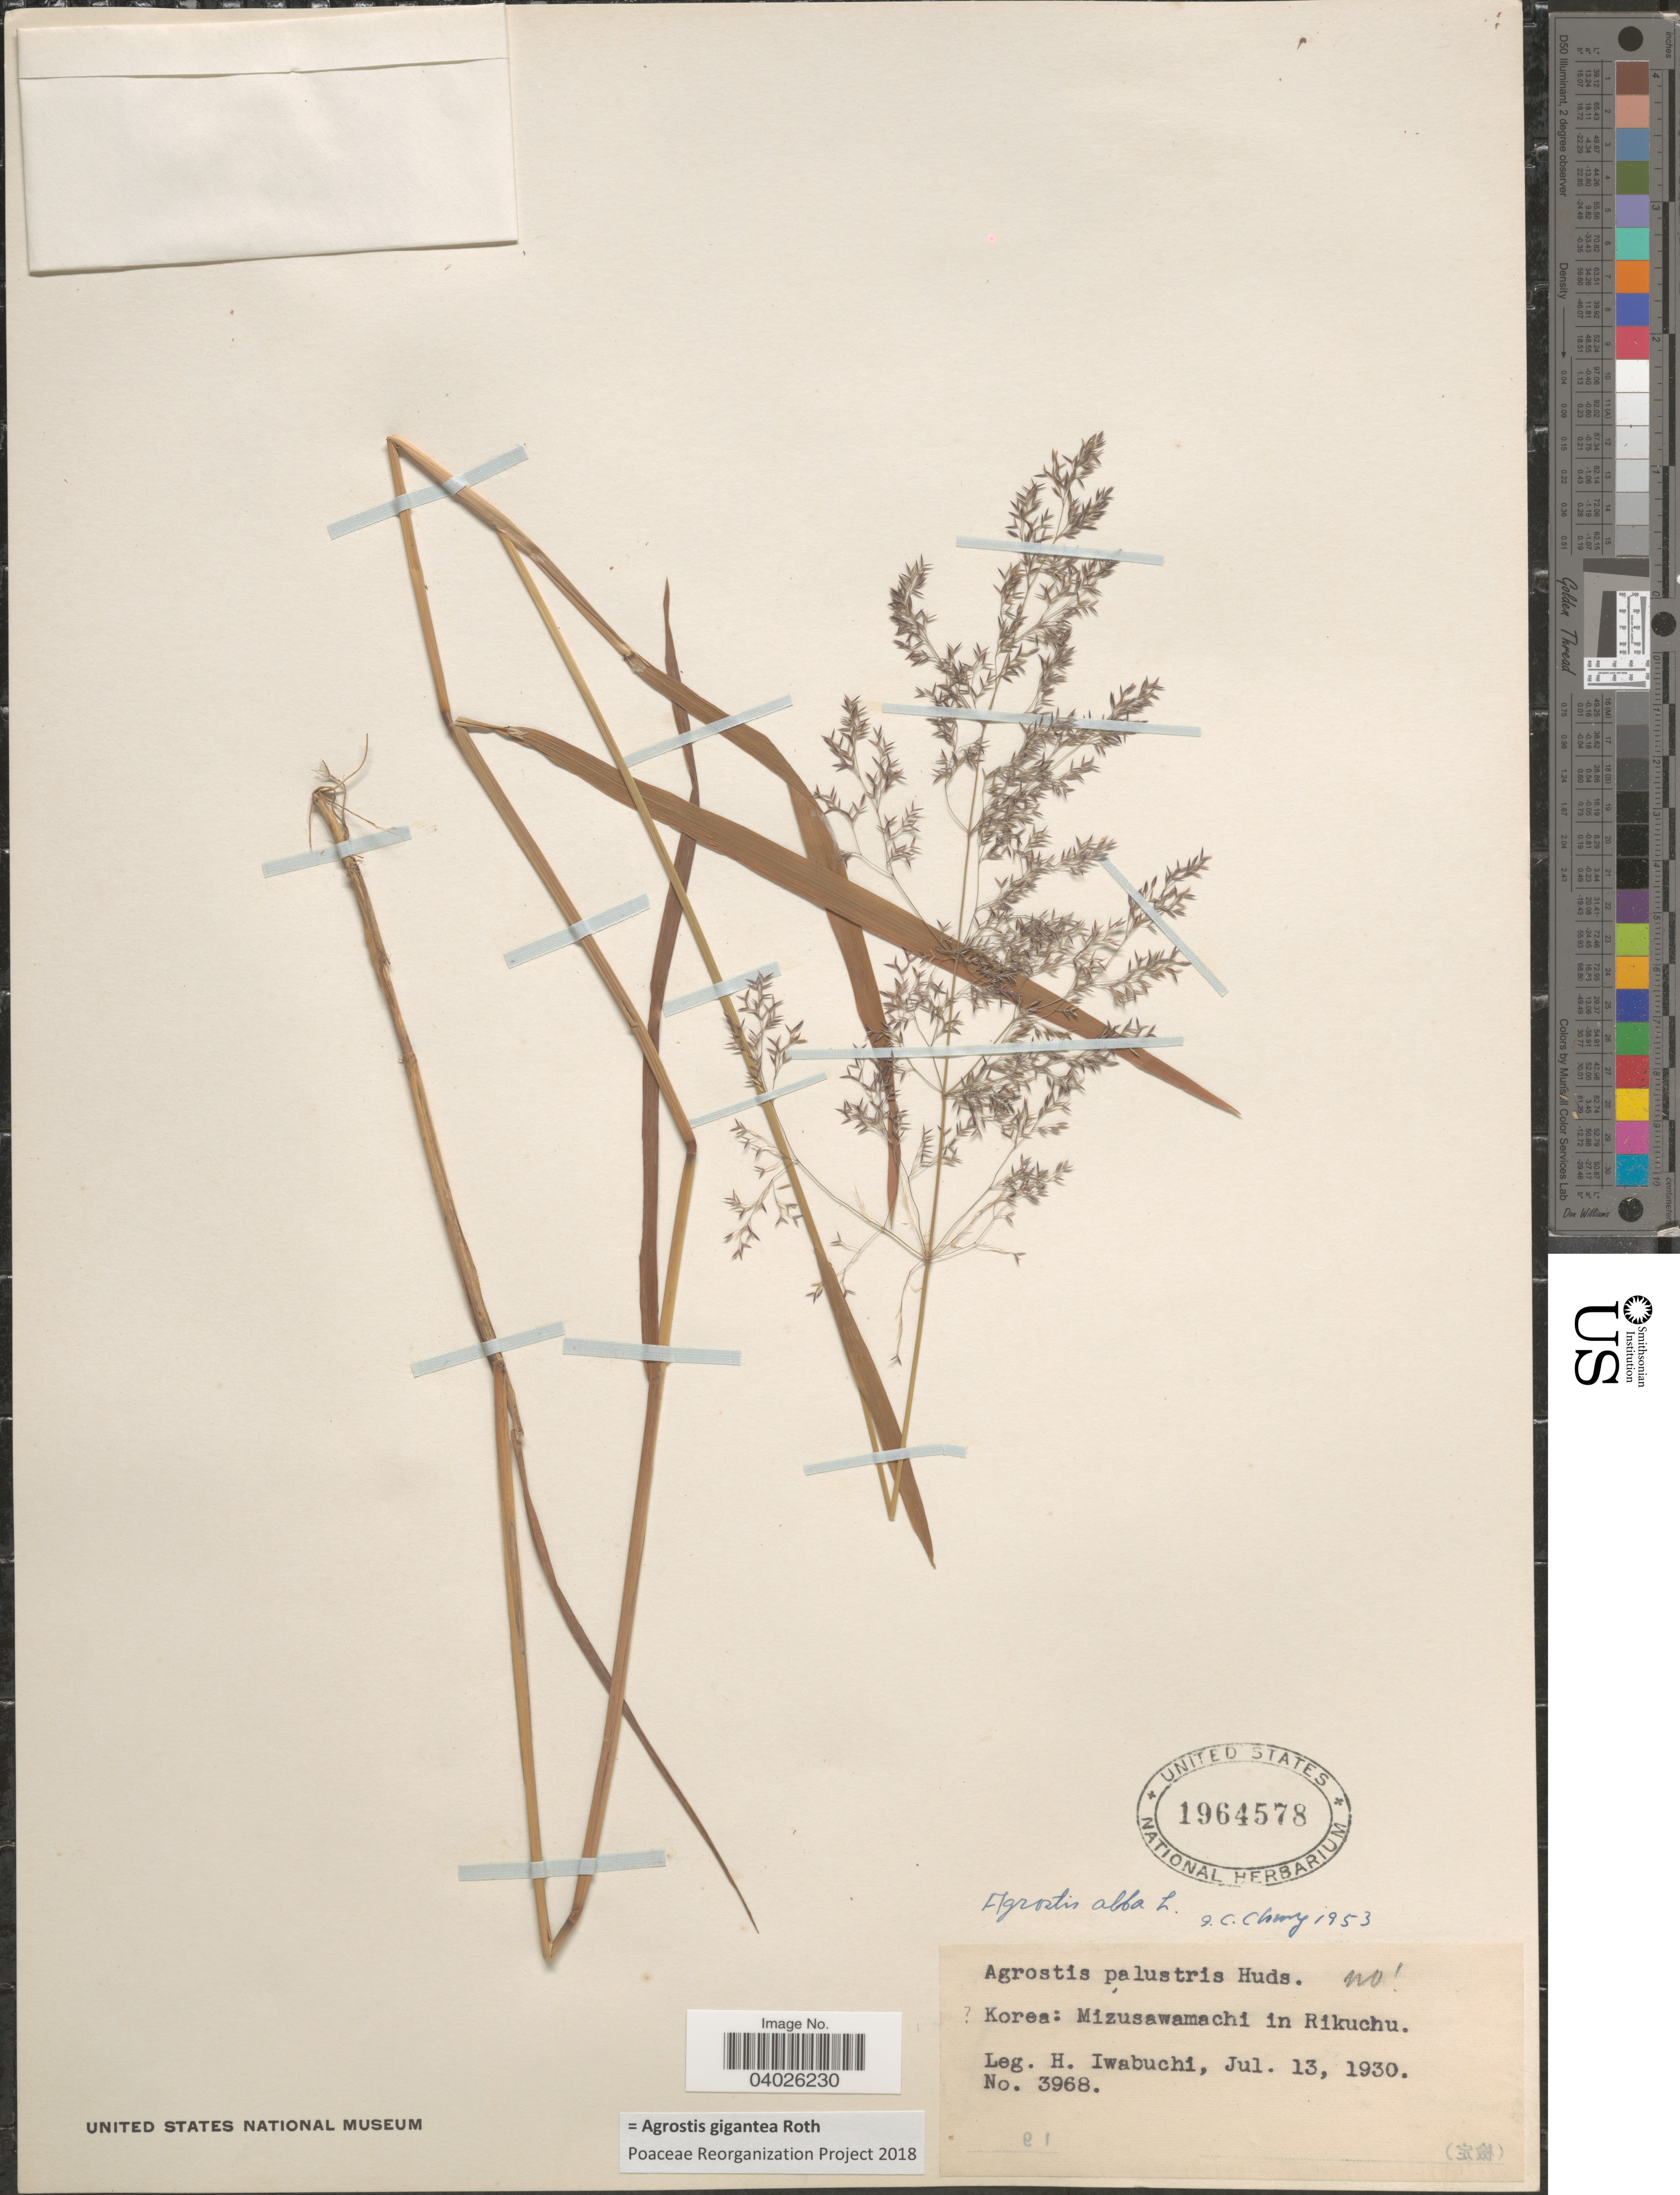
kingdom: Plantae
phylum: Tracheophyta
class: Liliopsida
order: Poales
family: Poaceae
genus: Agrostis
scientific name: Agrostis gigantea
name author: Roth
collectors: H. Iwabuchi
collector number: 3968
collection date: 1930-07-13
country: Japan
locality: Mizusawamachi in Rikuchu.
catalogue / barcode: US 1964578